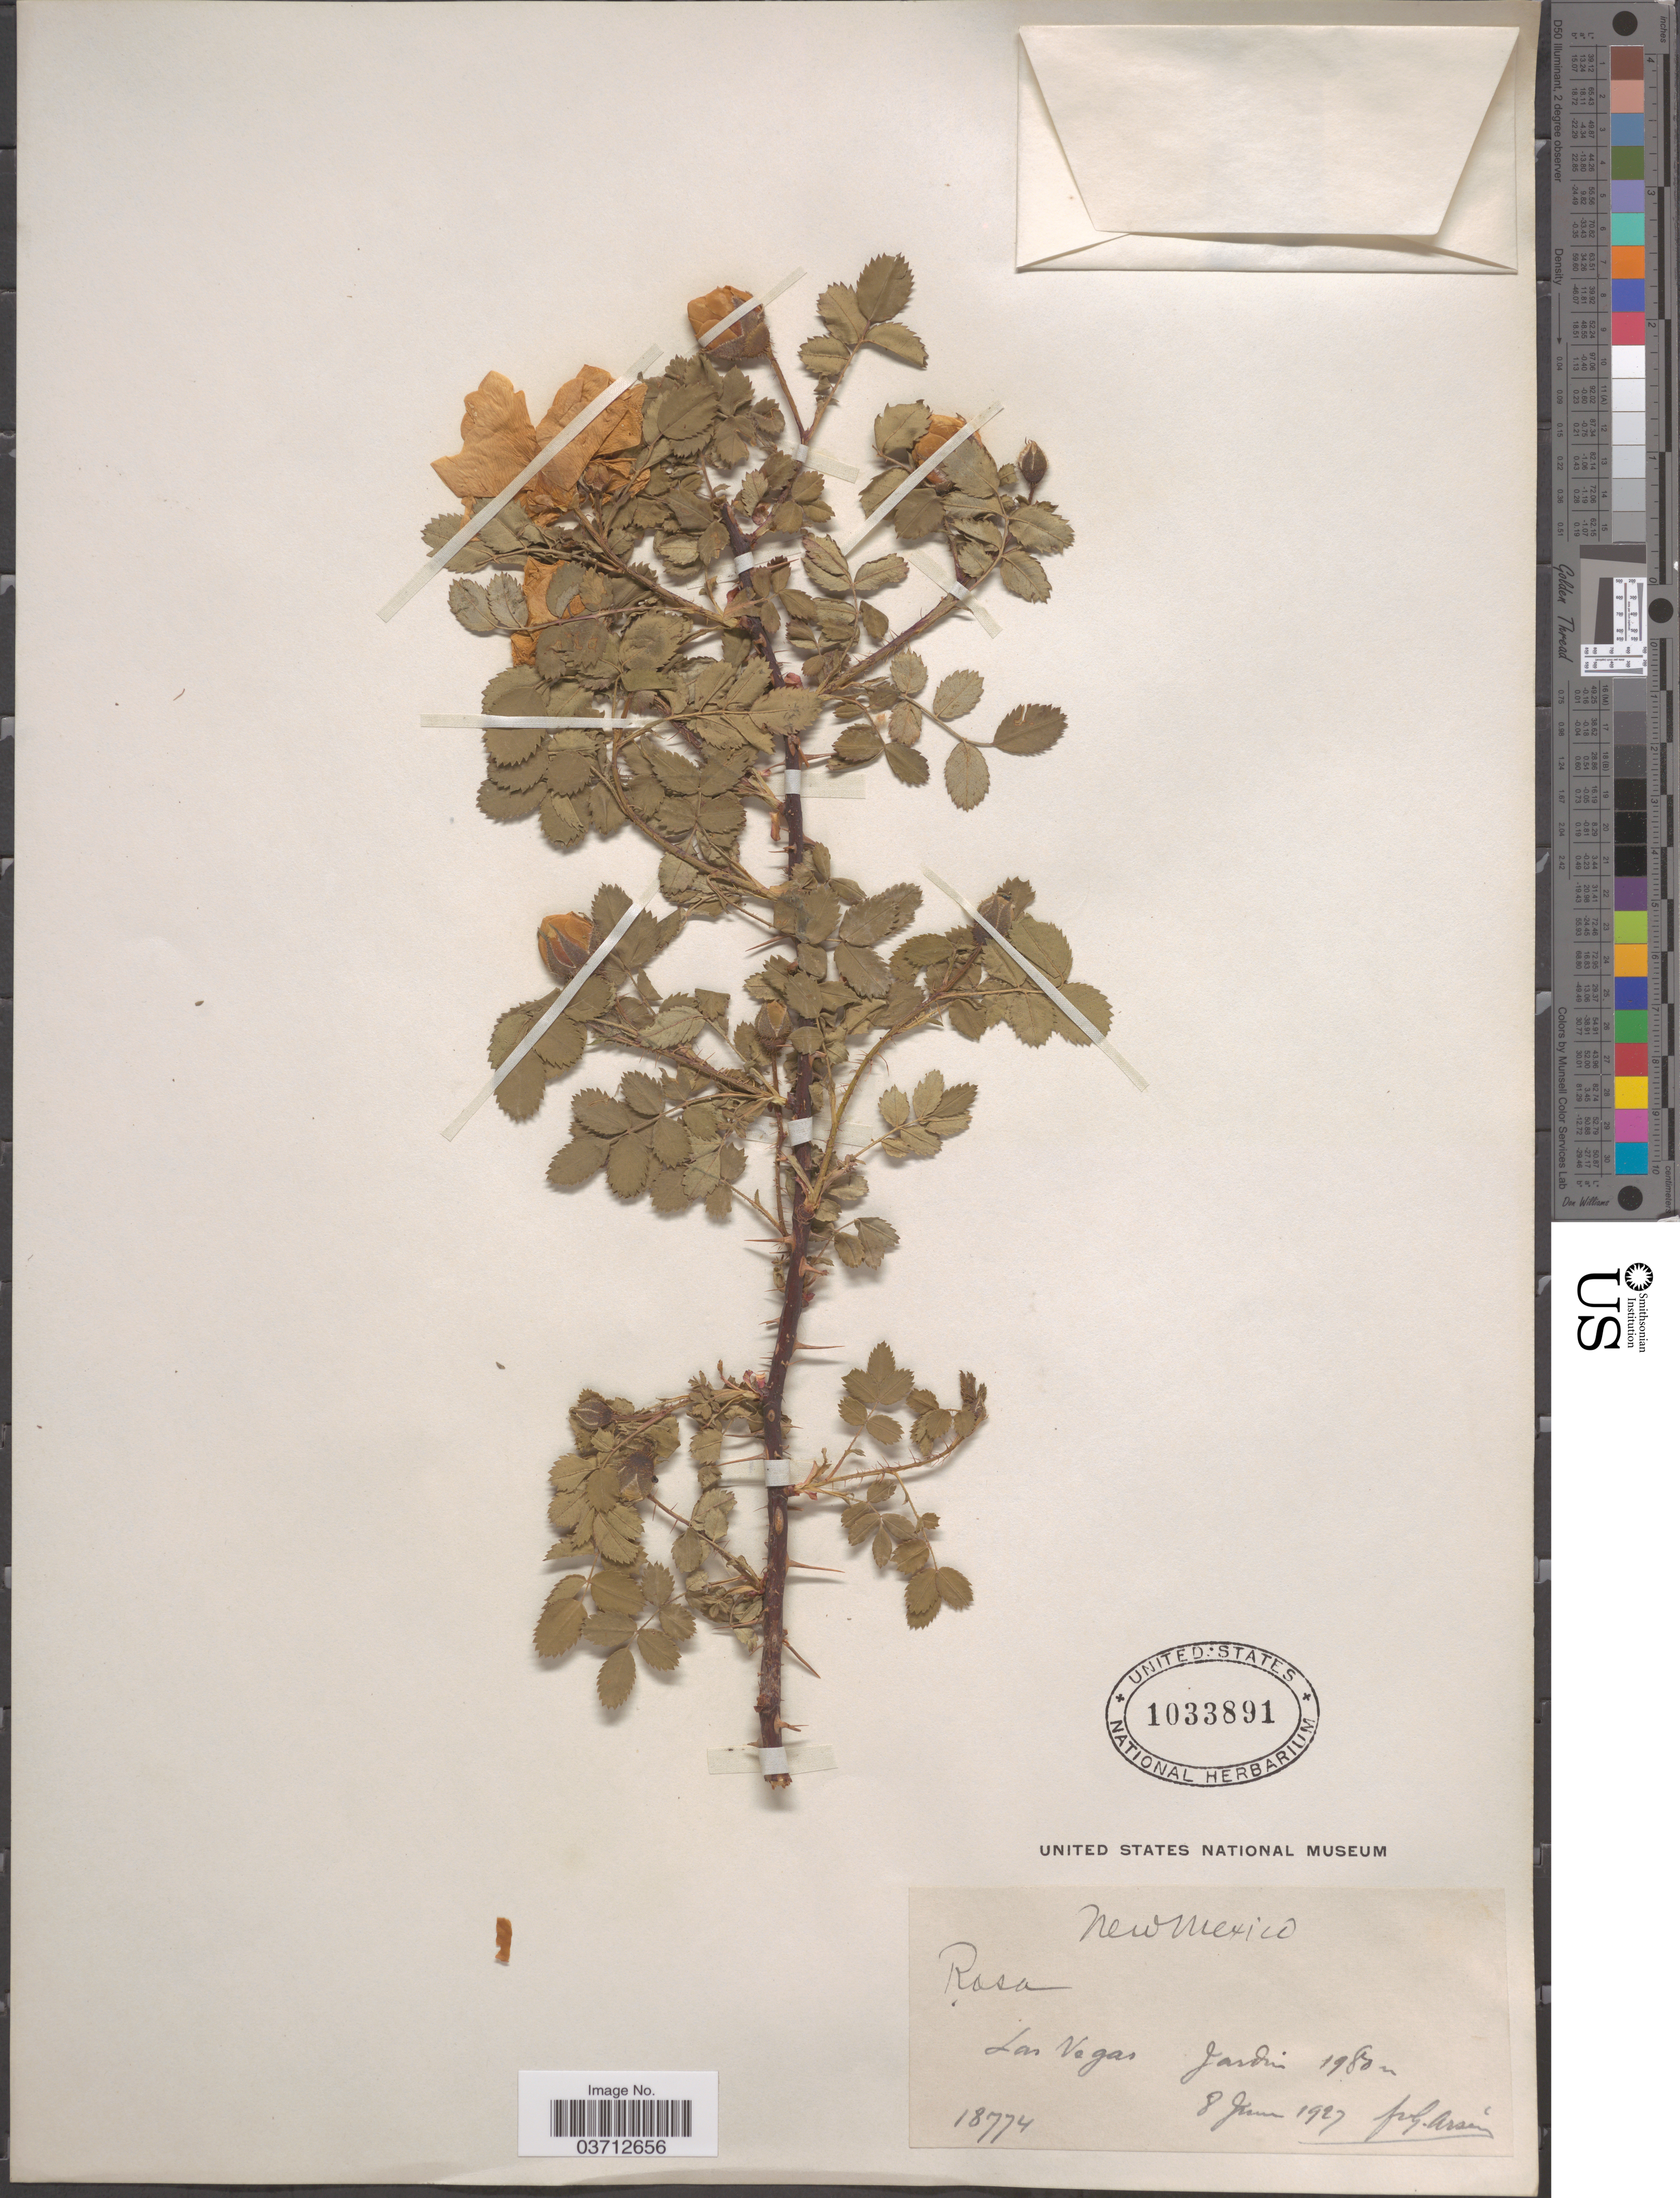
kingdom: Plantae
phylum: Tracheophyta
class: Magnoliopsida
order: Rosales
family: Rosaceae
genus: Rosa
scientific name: Rosa sp.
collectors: F. Arsène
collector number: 18774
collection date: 1927-06-08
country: United States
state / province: New Mexico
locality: Las Vegas. Jardin.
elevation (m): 1980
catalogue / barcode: US 1033891